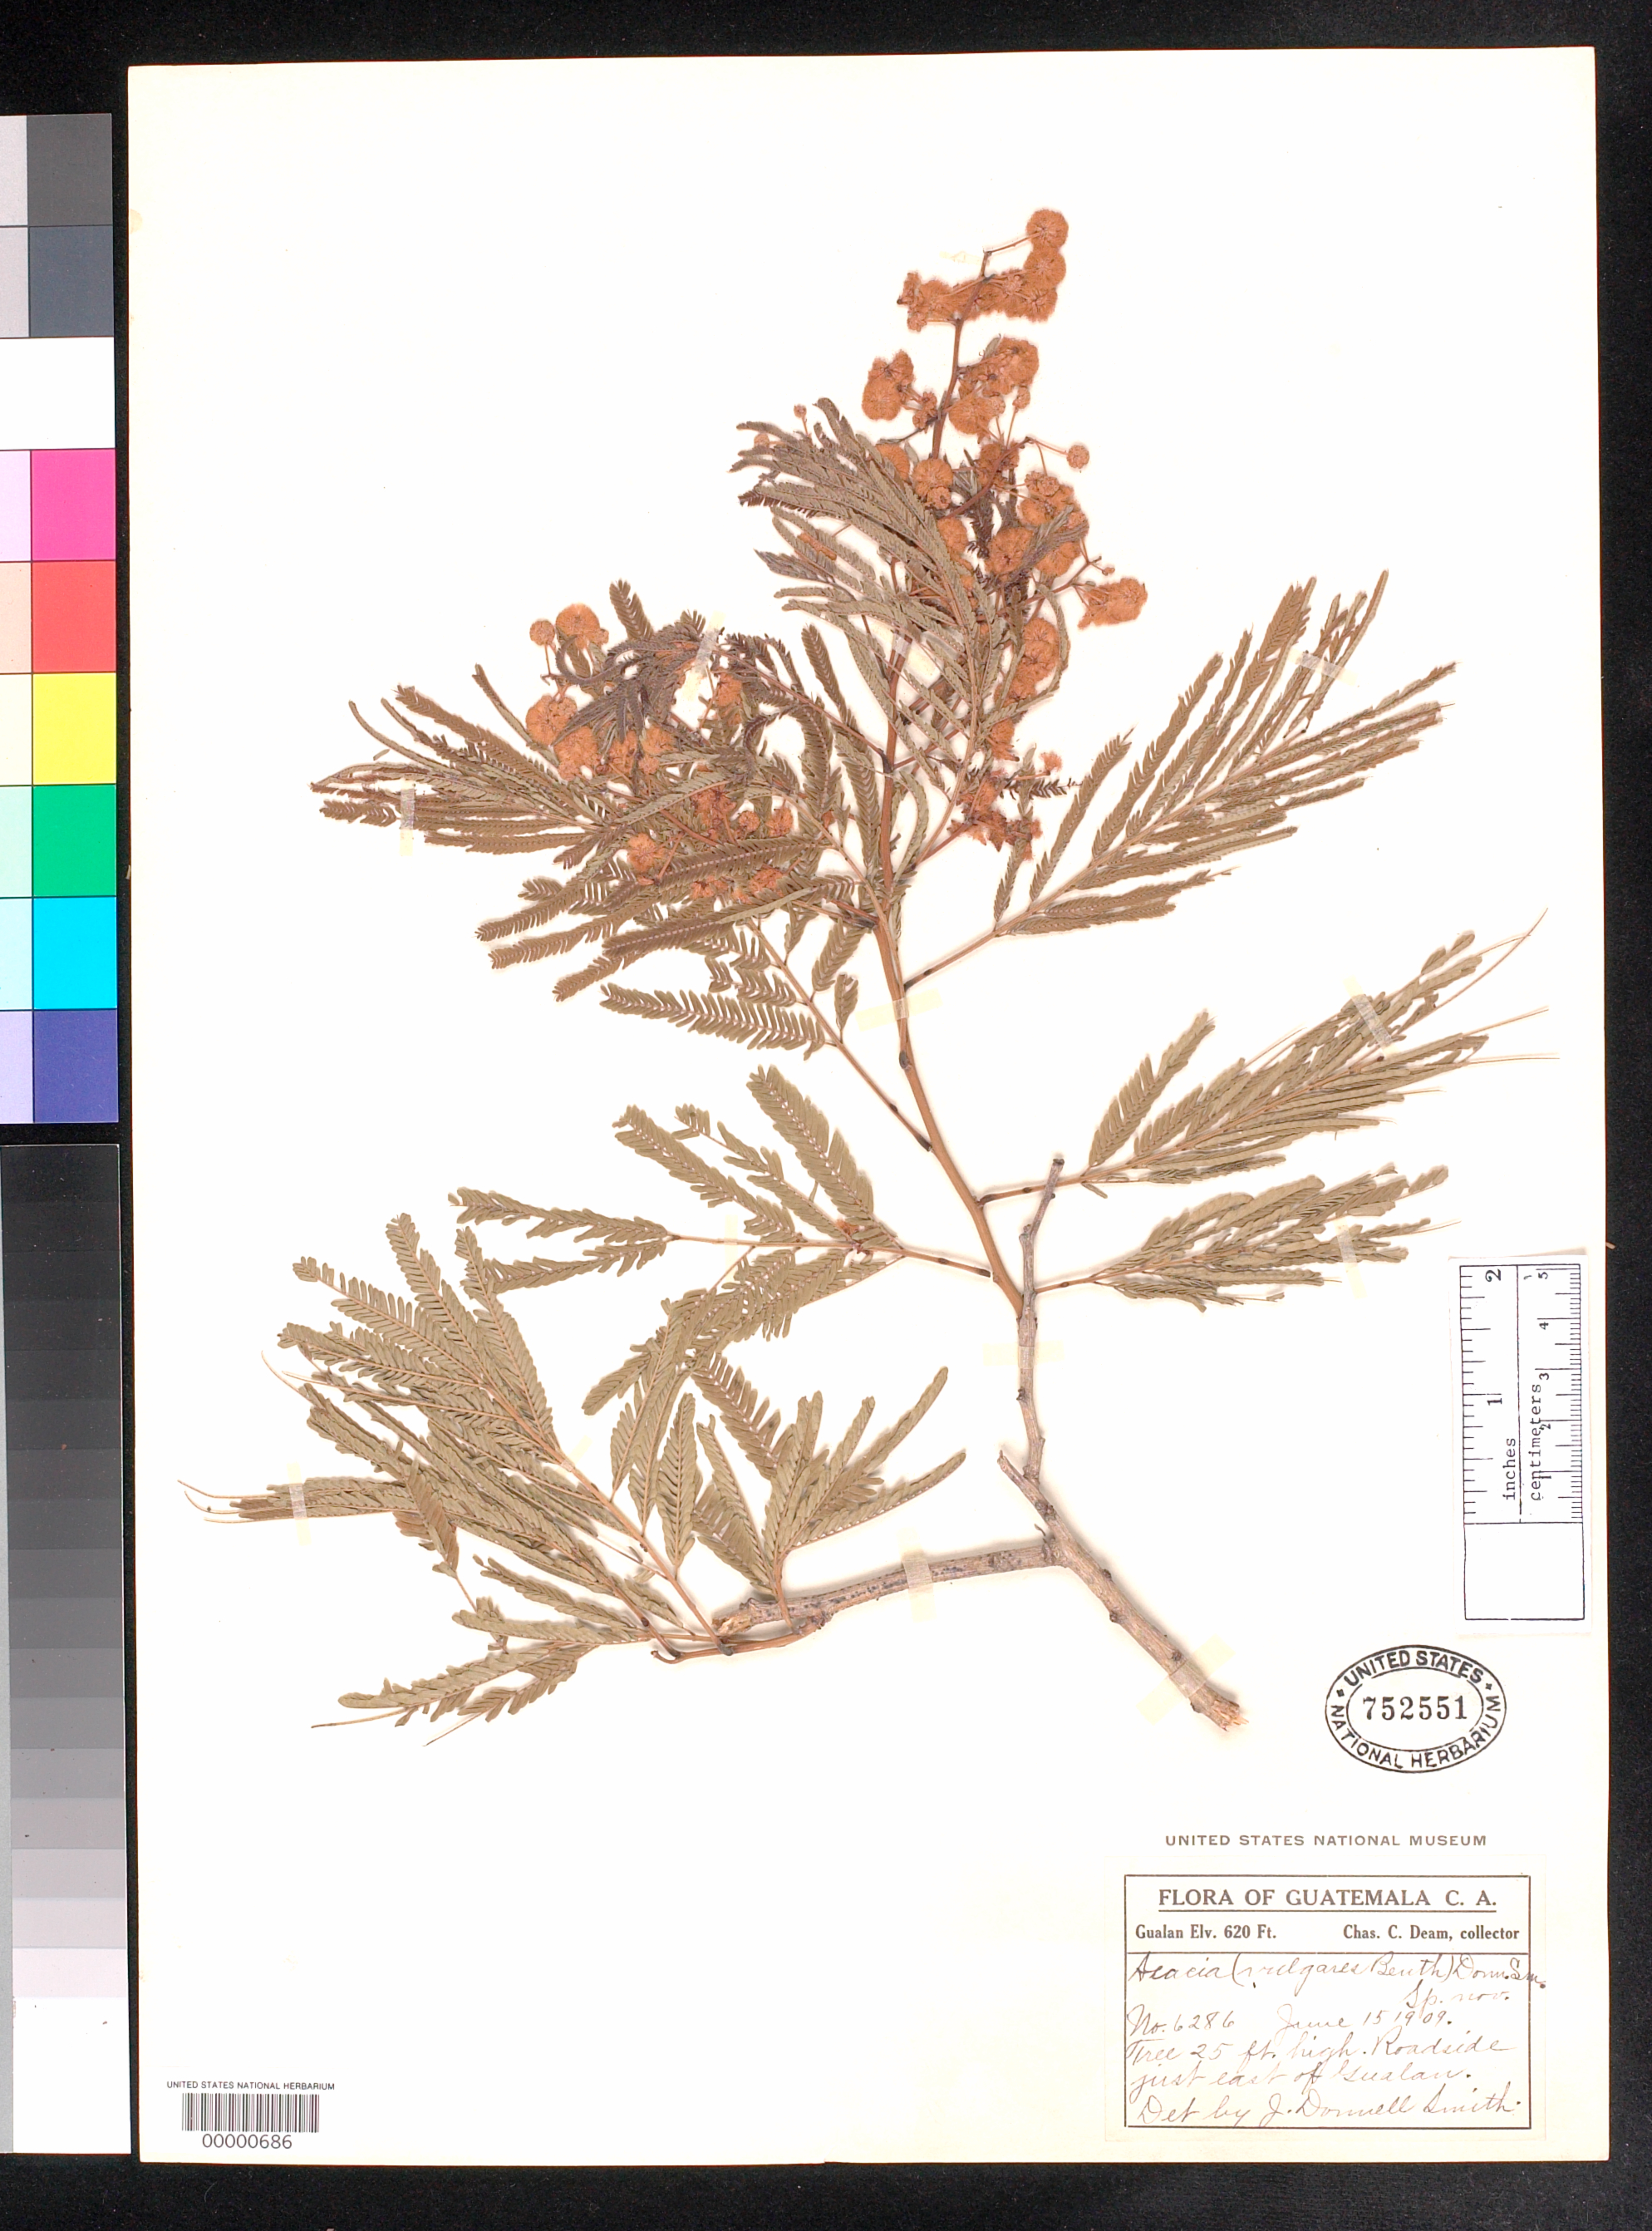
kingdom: Plantae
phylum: Tracheophyta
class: Magnoliopsida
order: Fabales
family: Fabaceae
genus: Senegalia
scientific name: Senegalia deamii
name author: Britton & Rose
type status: Isotype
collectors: C. C. Deam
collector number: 6286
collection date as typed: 15 Jun 1909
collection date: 1909-06-15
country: Guatemala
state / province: Zacapa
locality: Just E of Gualan.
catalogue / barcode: US 752551